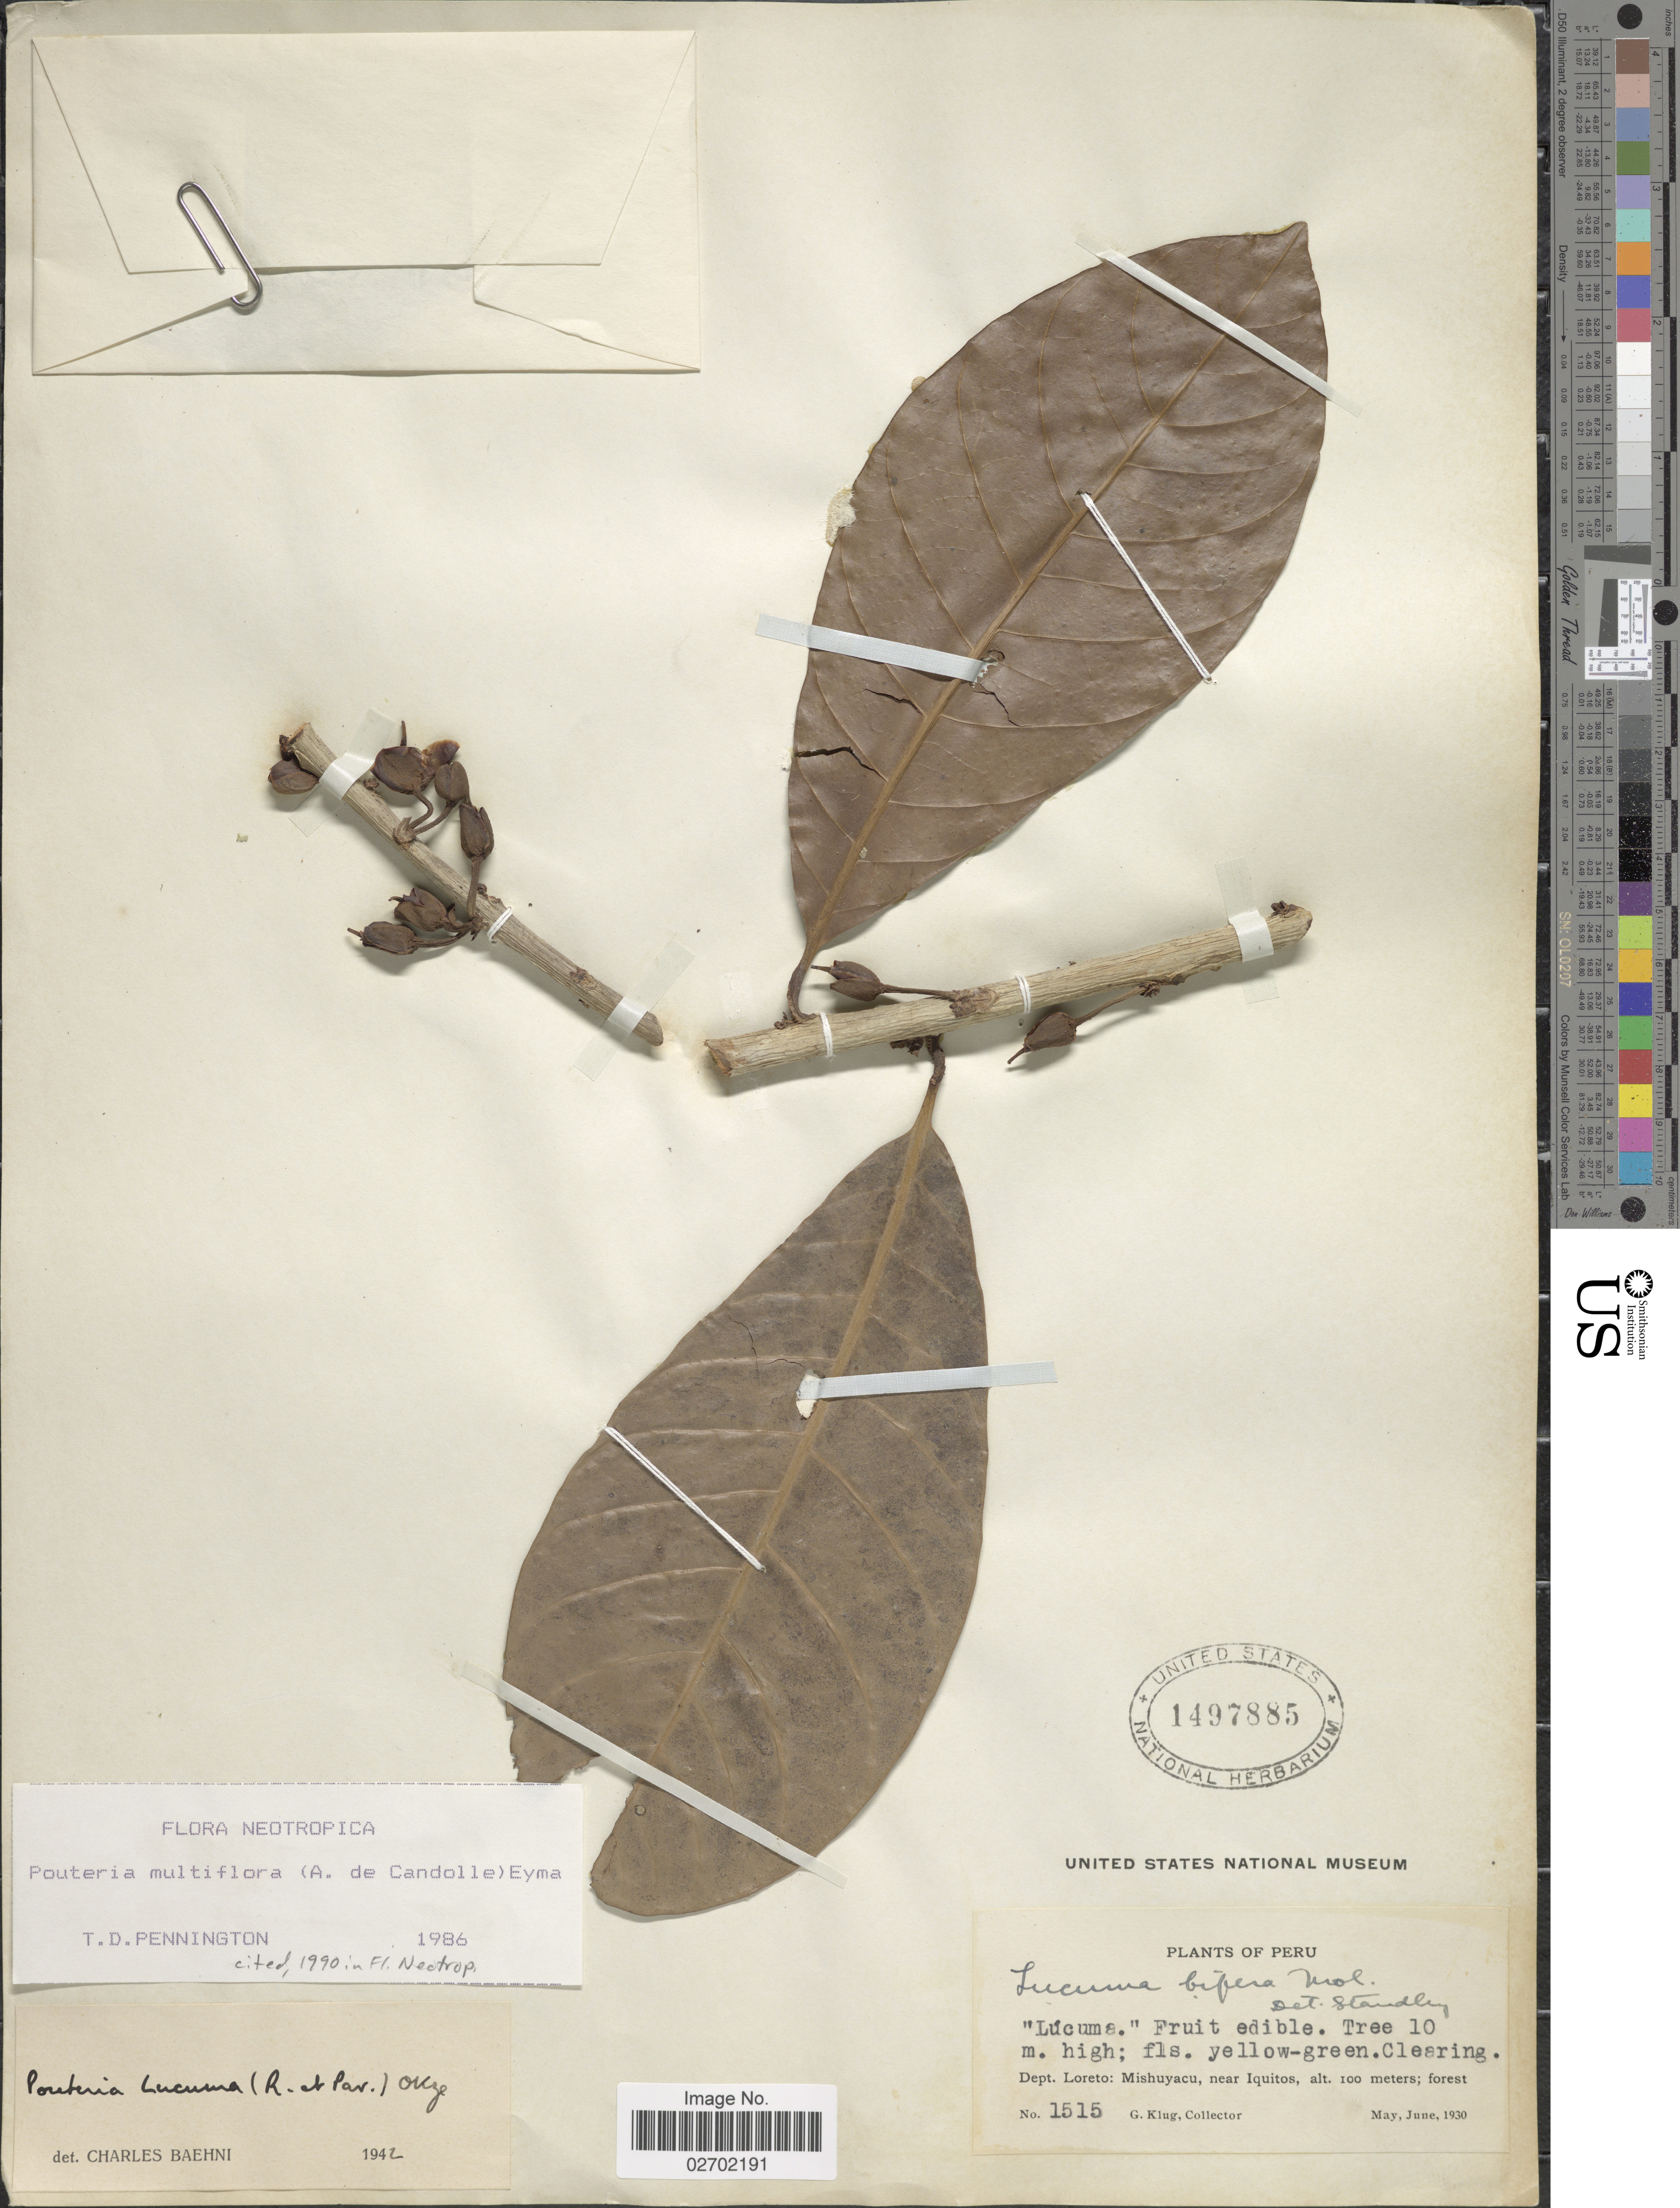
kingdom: Plantae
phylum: Tracheophyta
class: Magnoliopsida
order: Ericales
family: Sapotaceae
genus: Pouteria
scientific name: Pouteria multiflora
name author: (A. DC.) Eyma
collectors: G. Klug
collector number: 1515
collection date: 1930-05/1930-06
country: Peru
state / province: Loreto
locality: Dept. Loreto: Mishuyacu, near Iquitos; forest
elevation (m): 100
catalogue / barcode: US 1497885